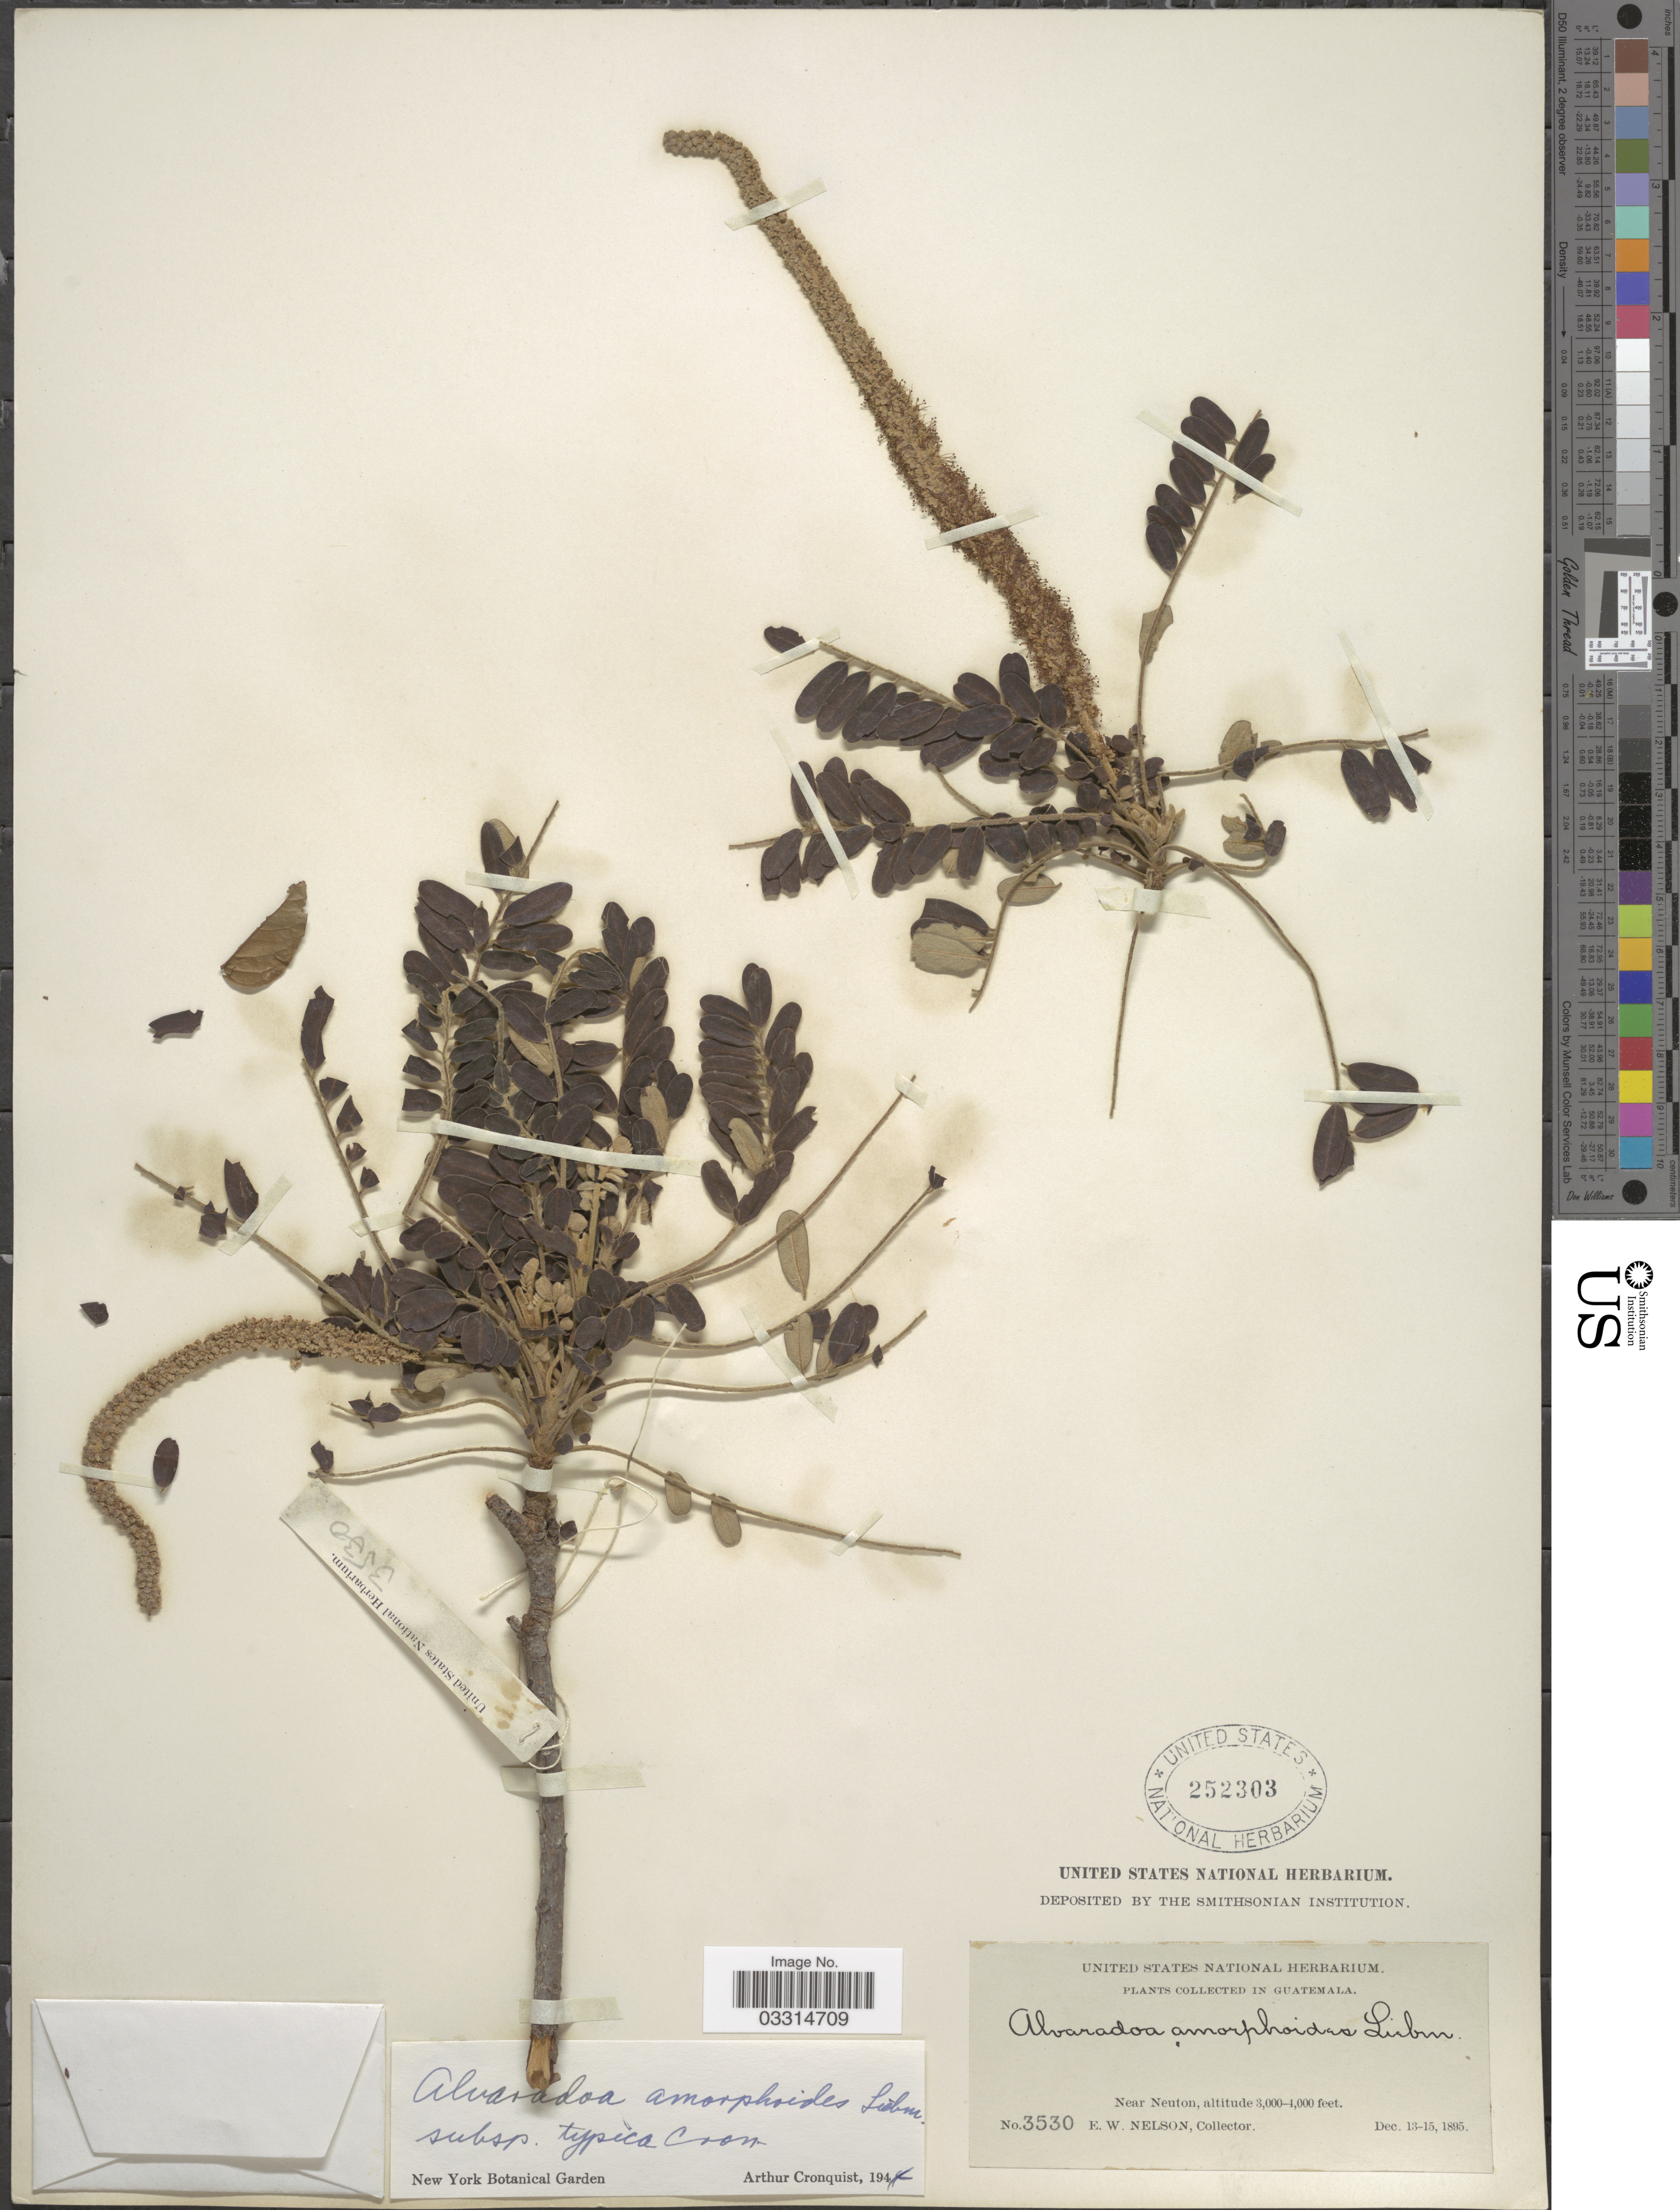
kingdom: Plantae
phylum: Tracheophyta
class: Magnoliopsida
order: Picramniales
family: Picramniaceae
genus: Alvaradoa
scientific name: Alvaradoa amorphoides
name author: Liebm.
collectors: E. W. Nelson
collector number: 3530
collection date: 1895-12-13/1895-12-15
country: Guatemala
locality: Near Neuton.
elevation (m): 914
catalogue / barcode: US 252303